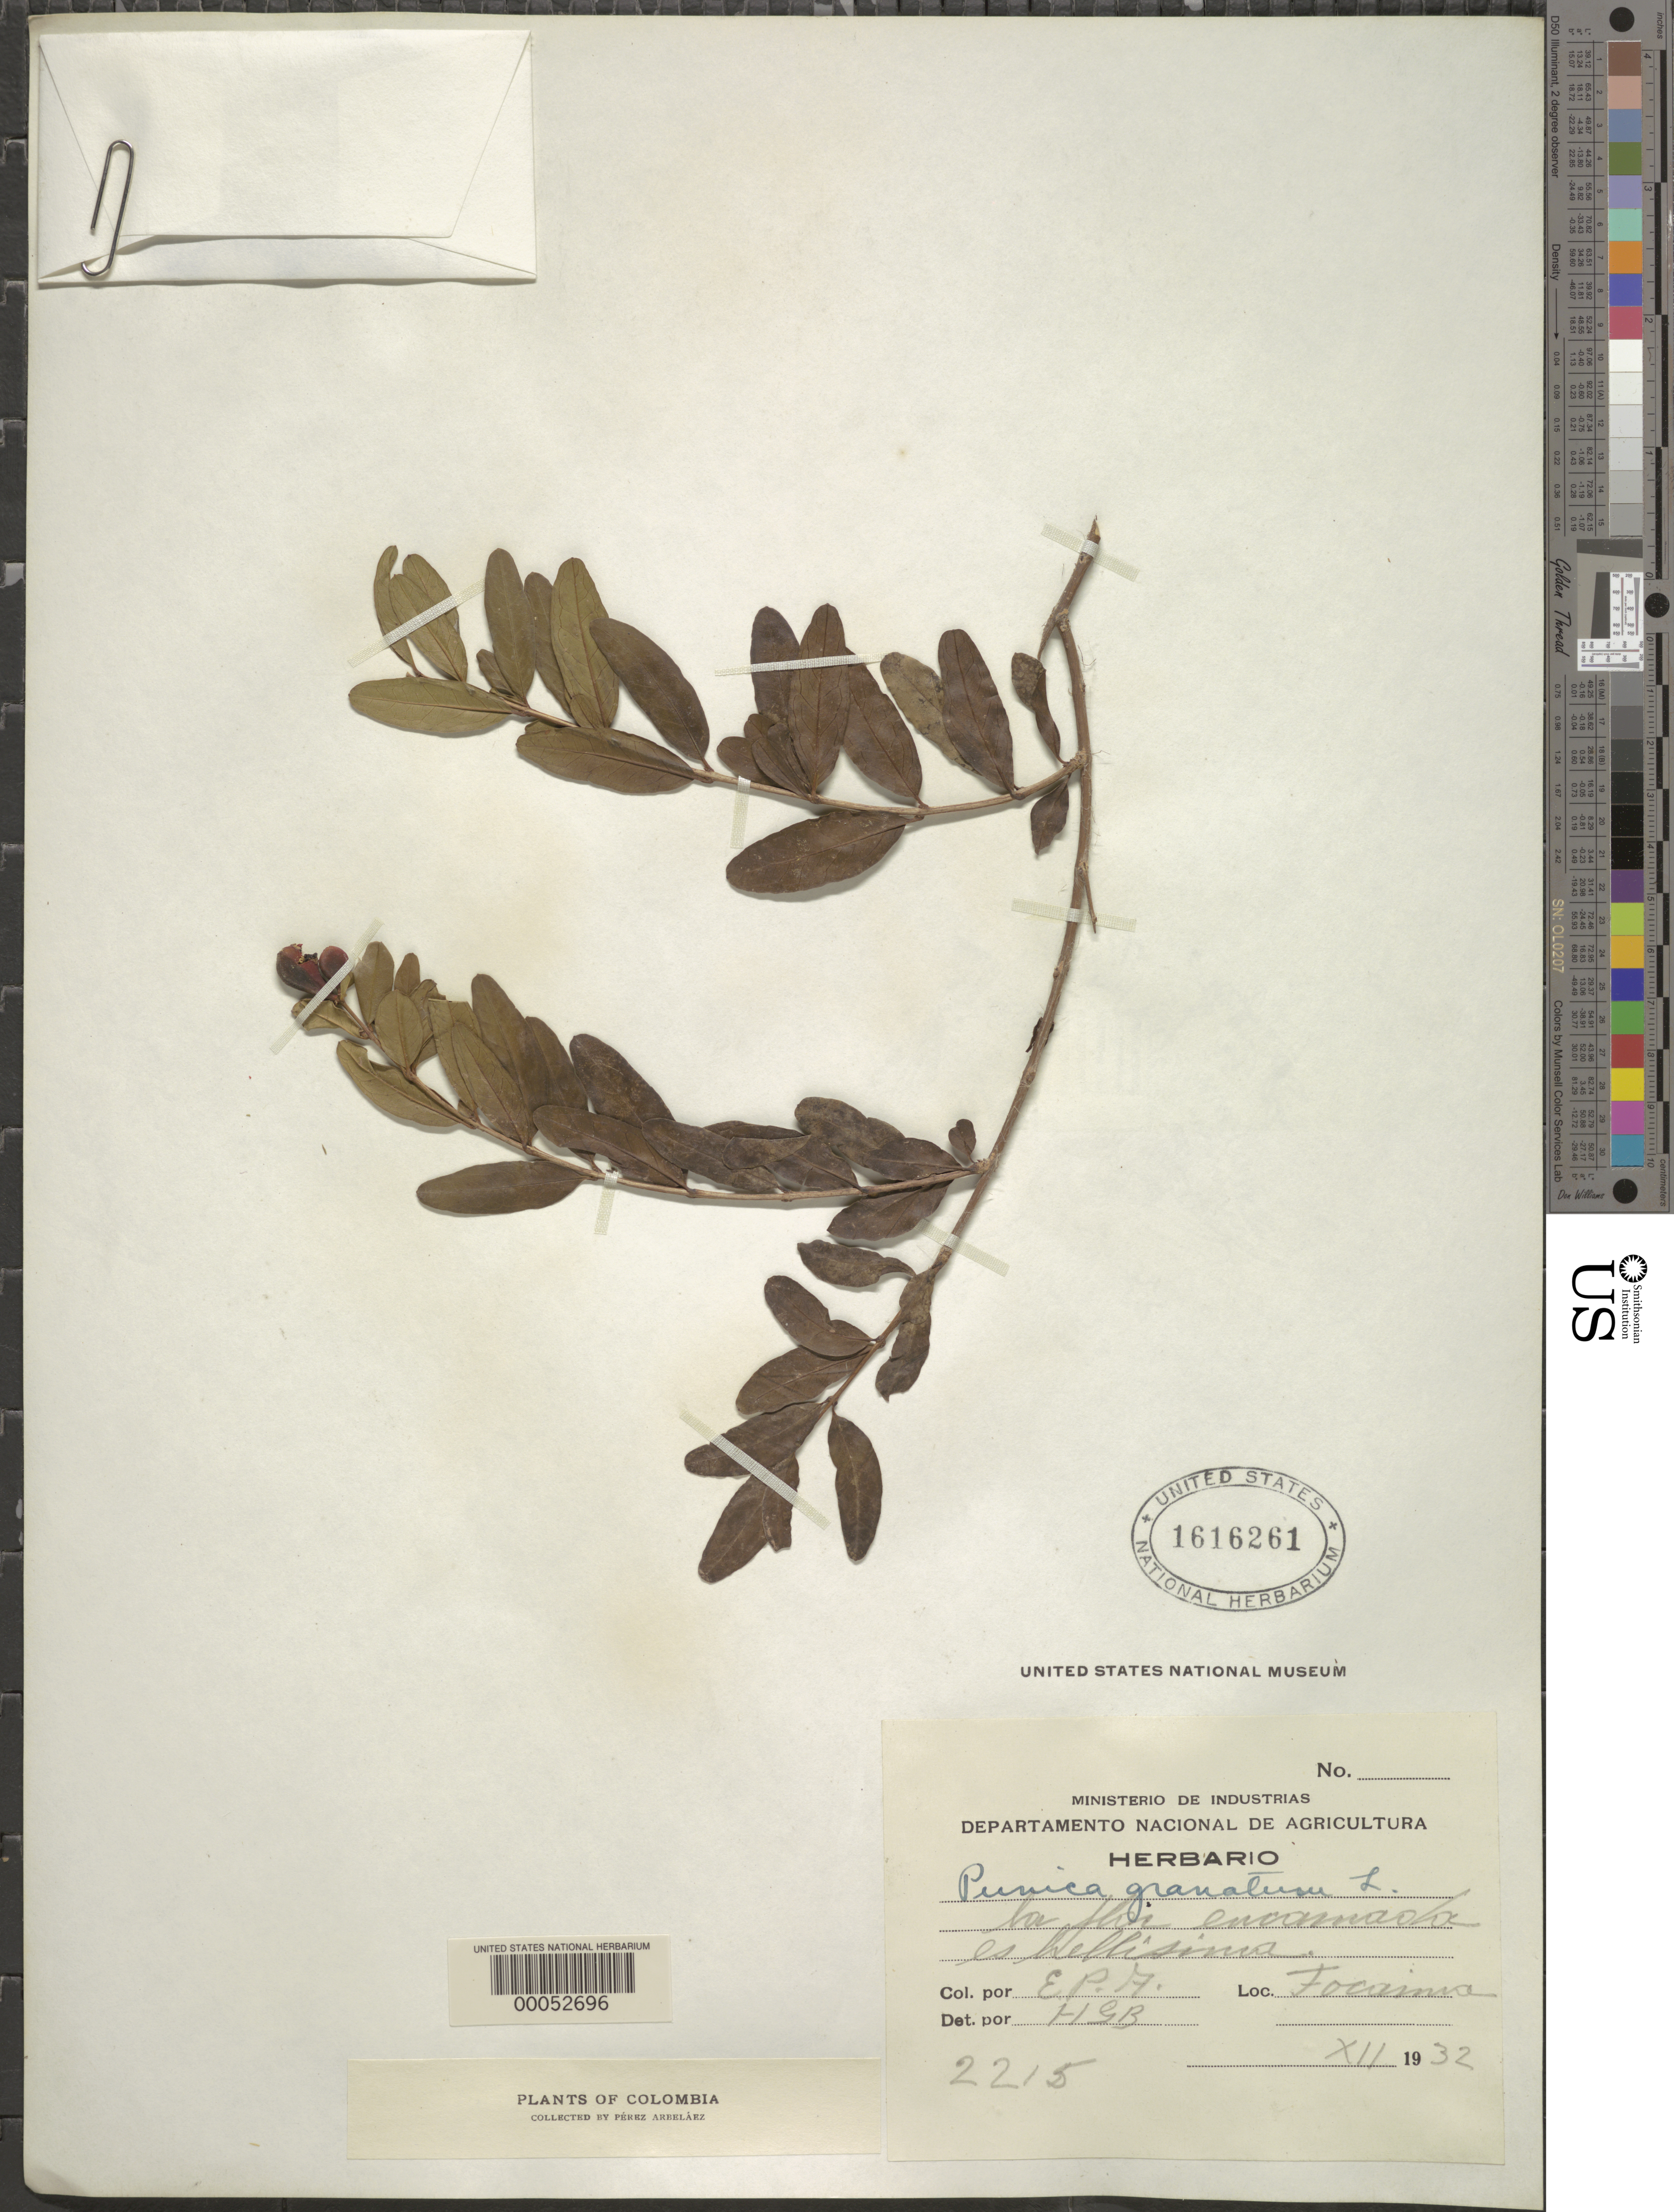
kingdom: Plantae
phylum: Tracheophyta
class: Magnoliopsida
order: Myrtales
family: Lythraceae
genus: Punica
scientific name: Punica granatum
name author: L.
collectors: E. Pérez Arbeláez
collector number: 2215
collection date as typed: Dec 1932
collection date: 1932-12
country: Colombia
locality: Focamia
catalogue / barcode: US 1616261